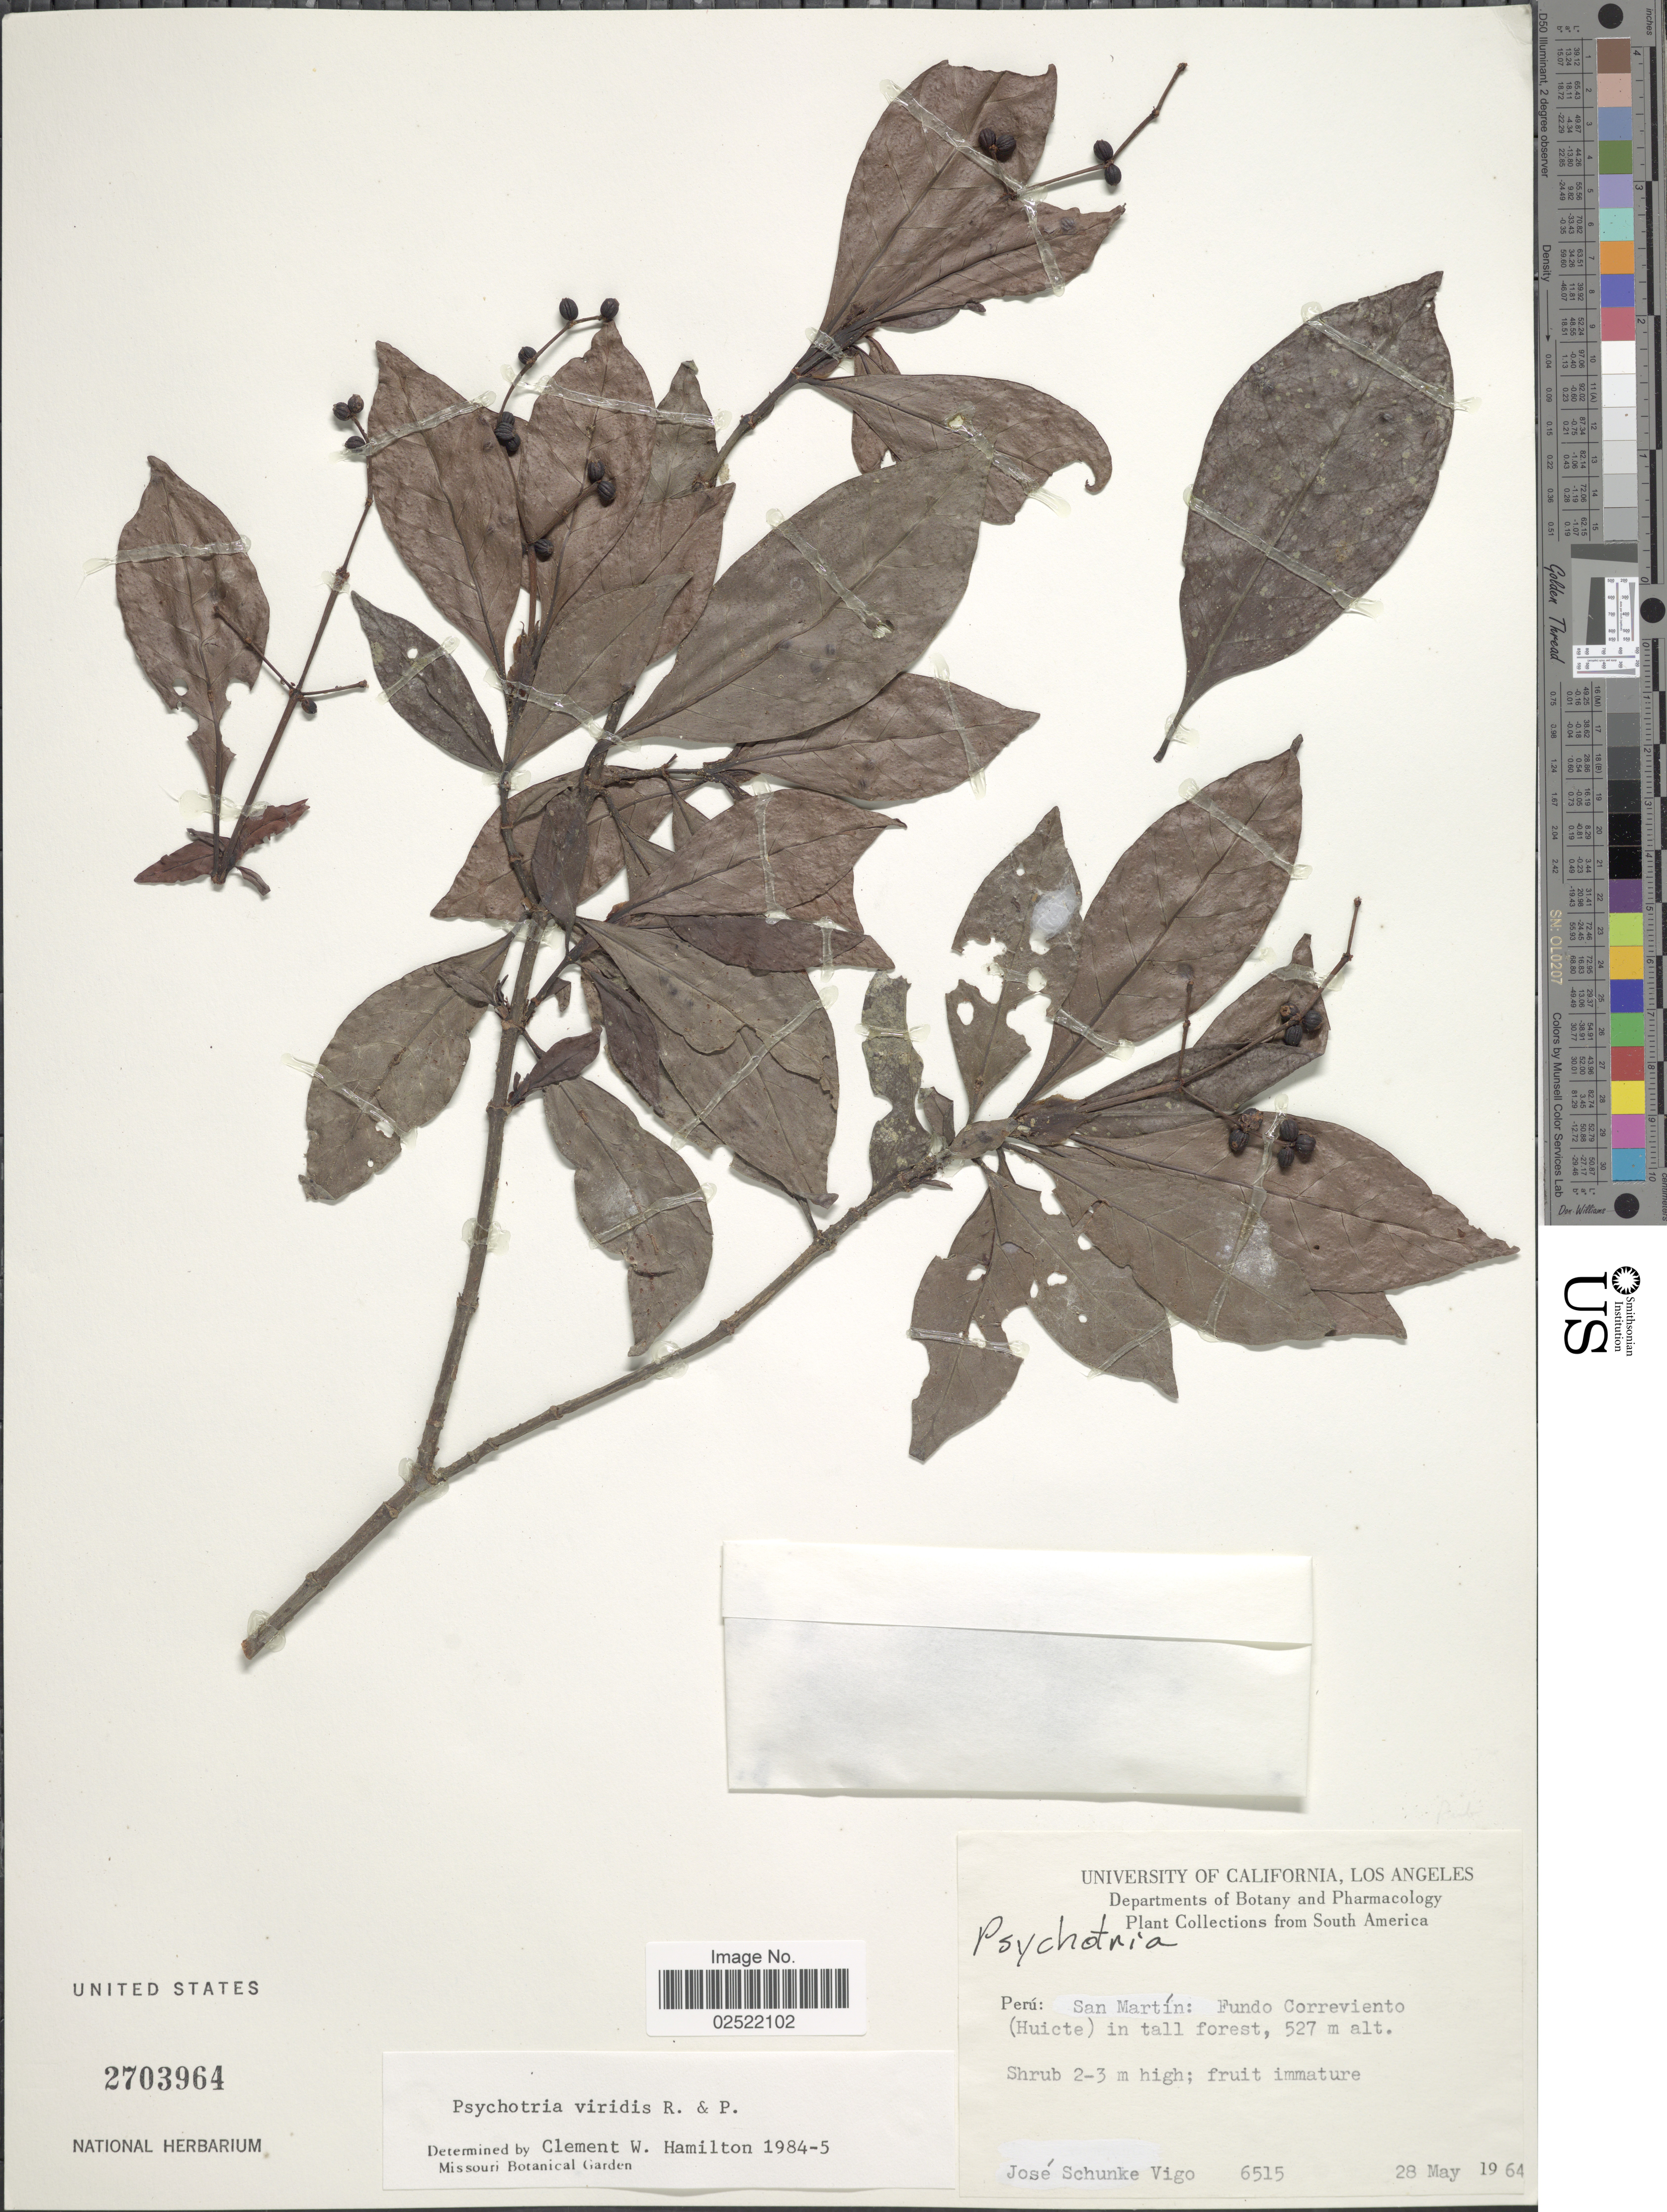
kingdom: Plantae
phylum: Tracheophyta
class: Magnoliopsida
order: Gentianales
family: Rubiaceae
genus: Psychotria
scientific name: Psychotria viridis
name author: Ruiz & Pav.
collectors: J. Schunke Vigo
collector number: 6515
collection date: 1964-05-28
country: Peru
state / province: San Martín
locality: Fundo Correviento (Huicte) in tall forest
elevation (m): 527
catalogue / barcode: US 2703964